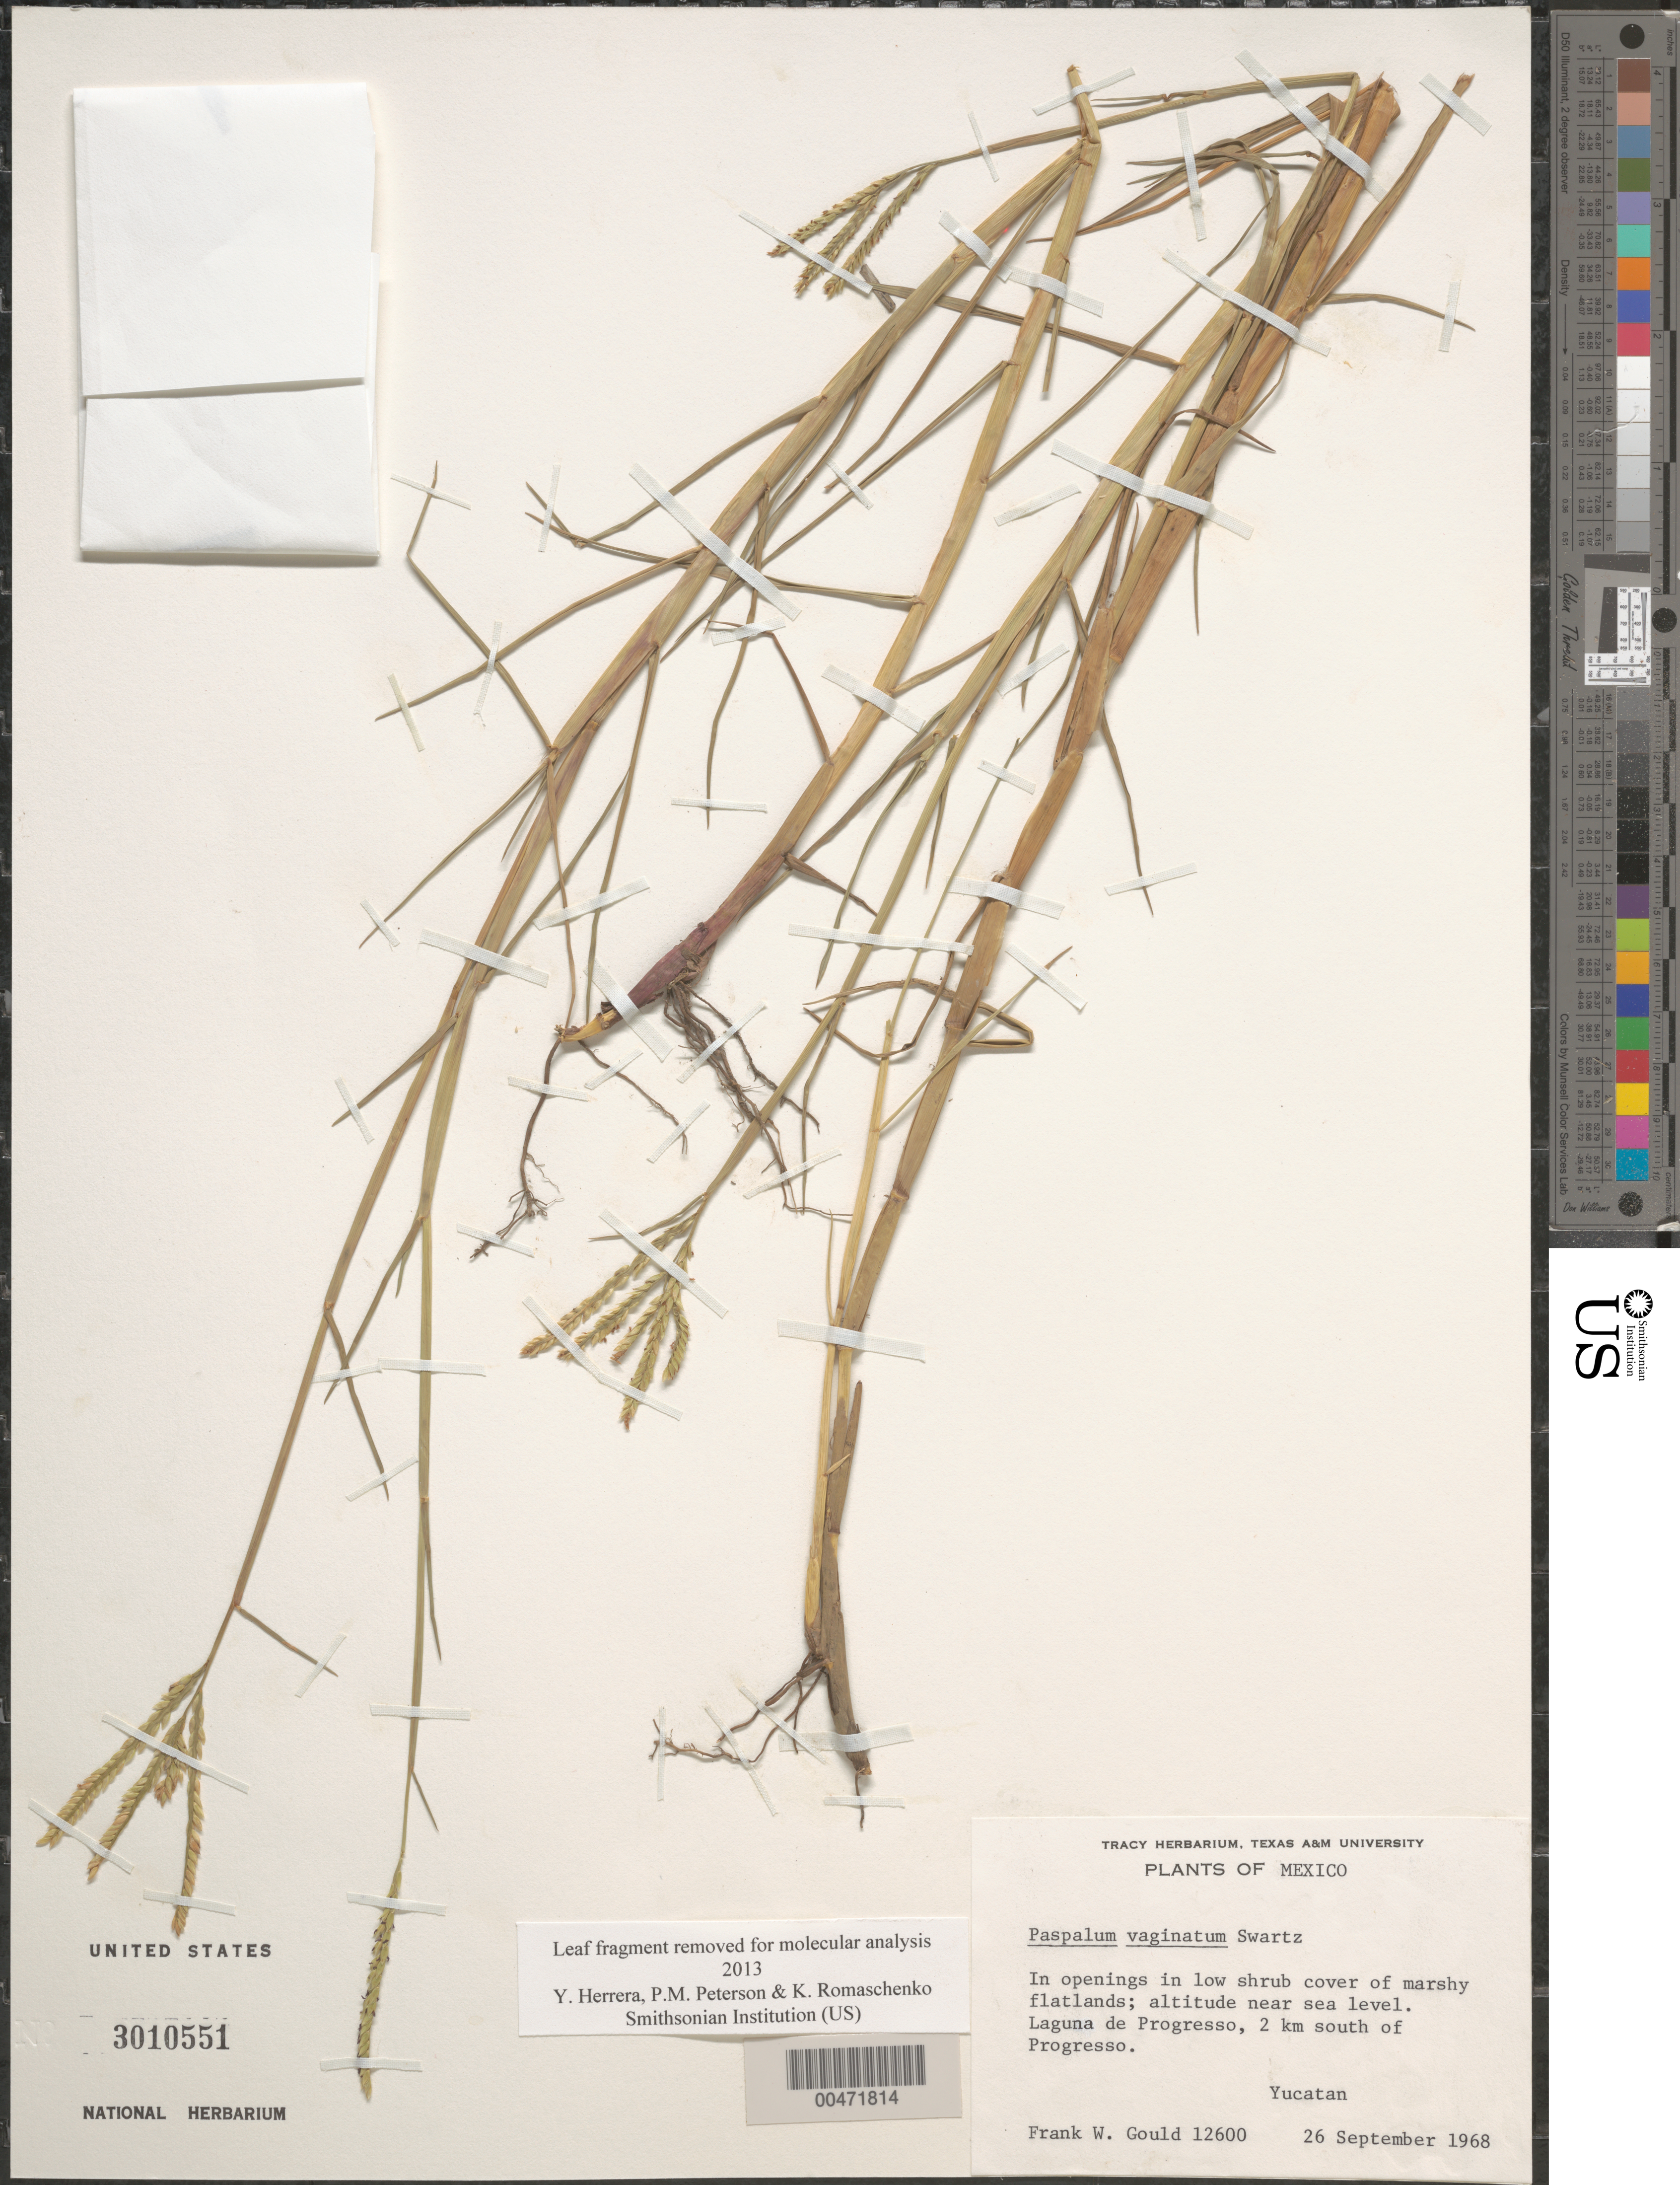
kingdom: Plantae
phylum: Tracheophyta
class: Liliopsida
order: Poales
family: Poaceae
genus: Paspalum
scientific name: Paspalum vaginatum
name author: Sw.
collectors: F. W. Gould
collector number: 12600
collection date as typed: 26 Sep 1968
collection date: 1968-09-26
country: Mexico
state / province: Yucatan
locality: Laguna de Progresso, 2 km S of Progresso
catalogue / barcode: US 3010551